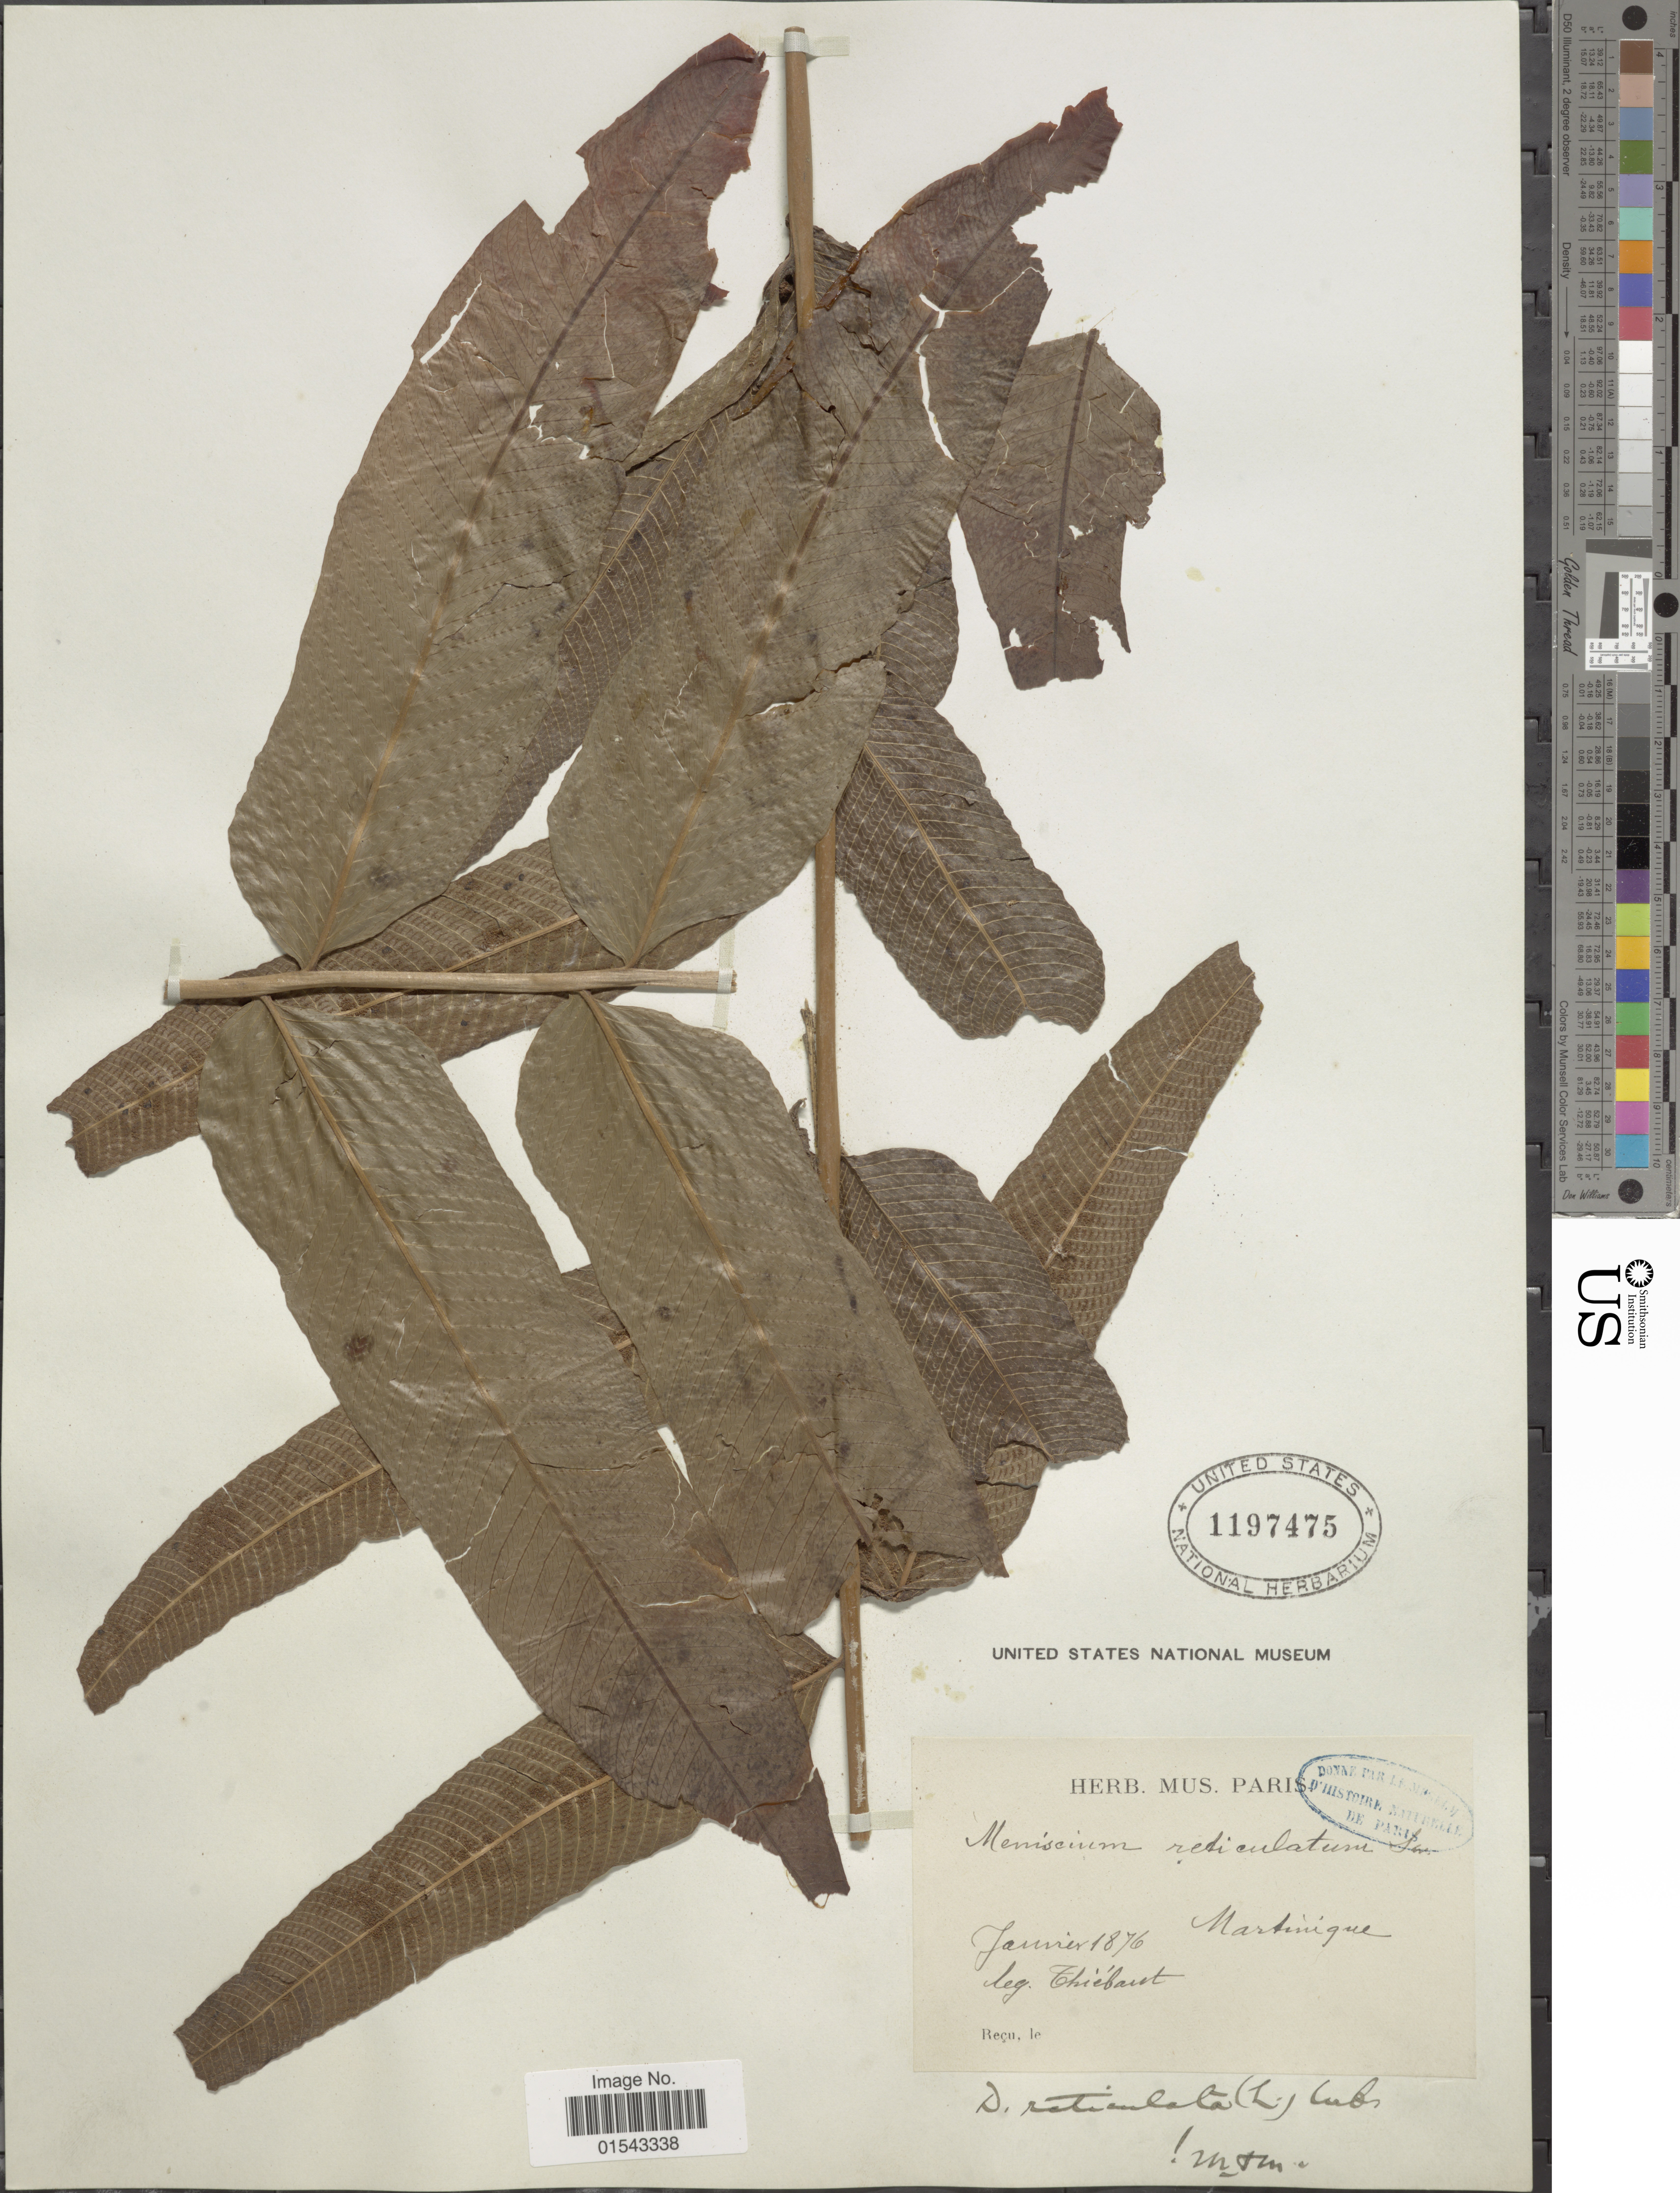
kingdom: Plantae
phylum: Tracheophyta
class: Polypodiopsida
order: Polypodiales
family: Thelypteridaceae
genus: Meniscium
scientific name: Meniscium reticulatum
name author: (L.) Sw.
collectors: -. Thiebaut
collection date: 1876-01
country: Martinique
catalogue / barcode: US 1197475